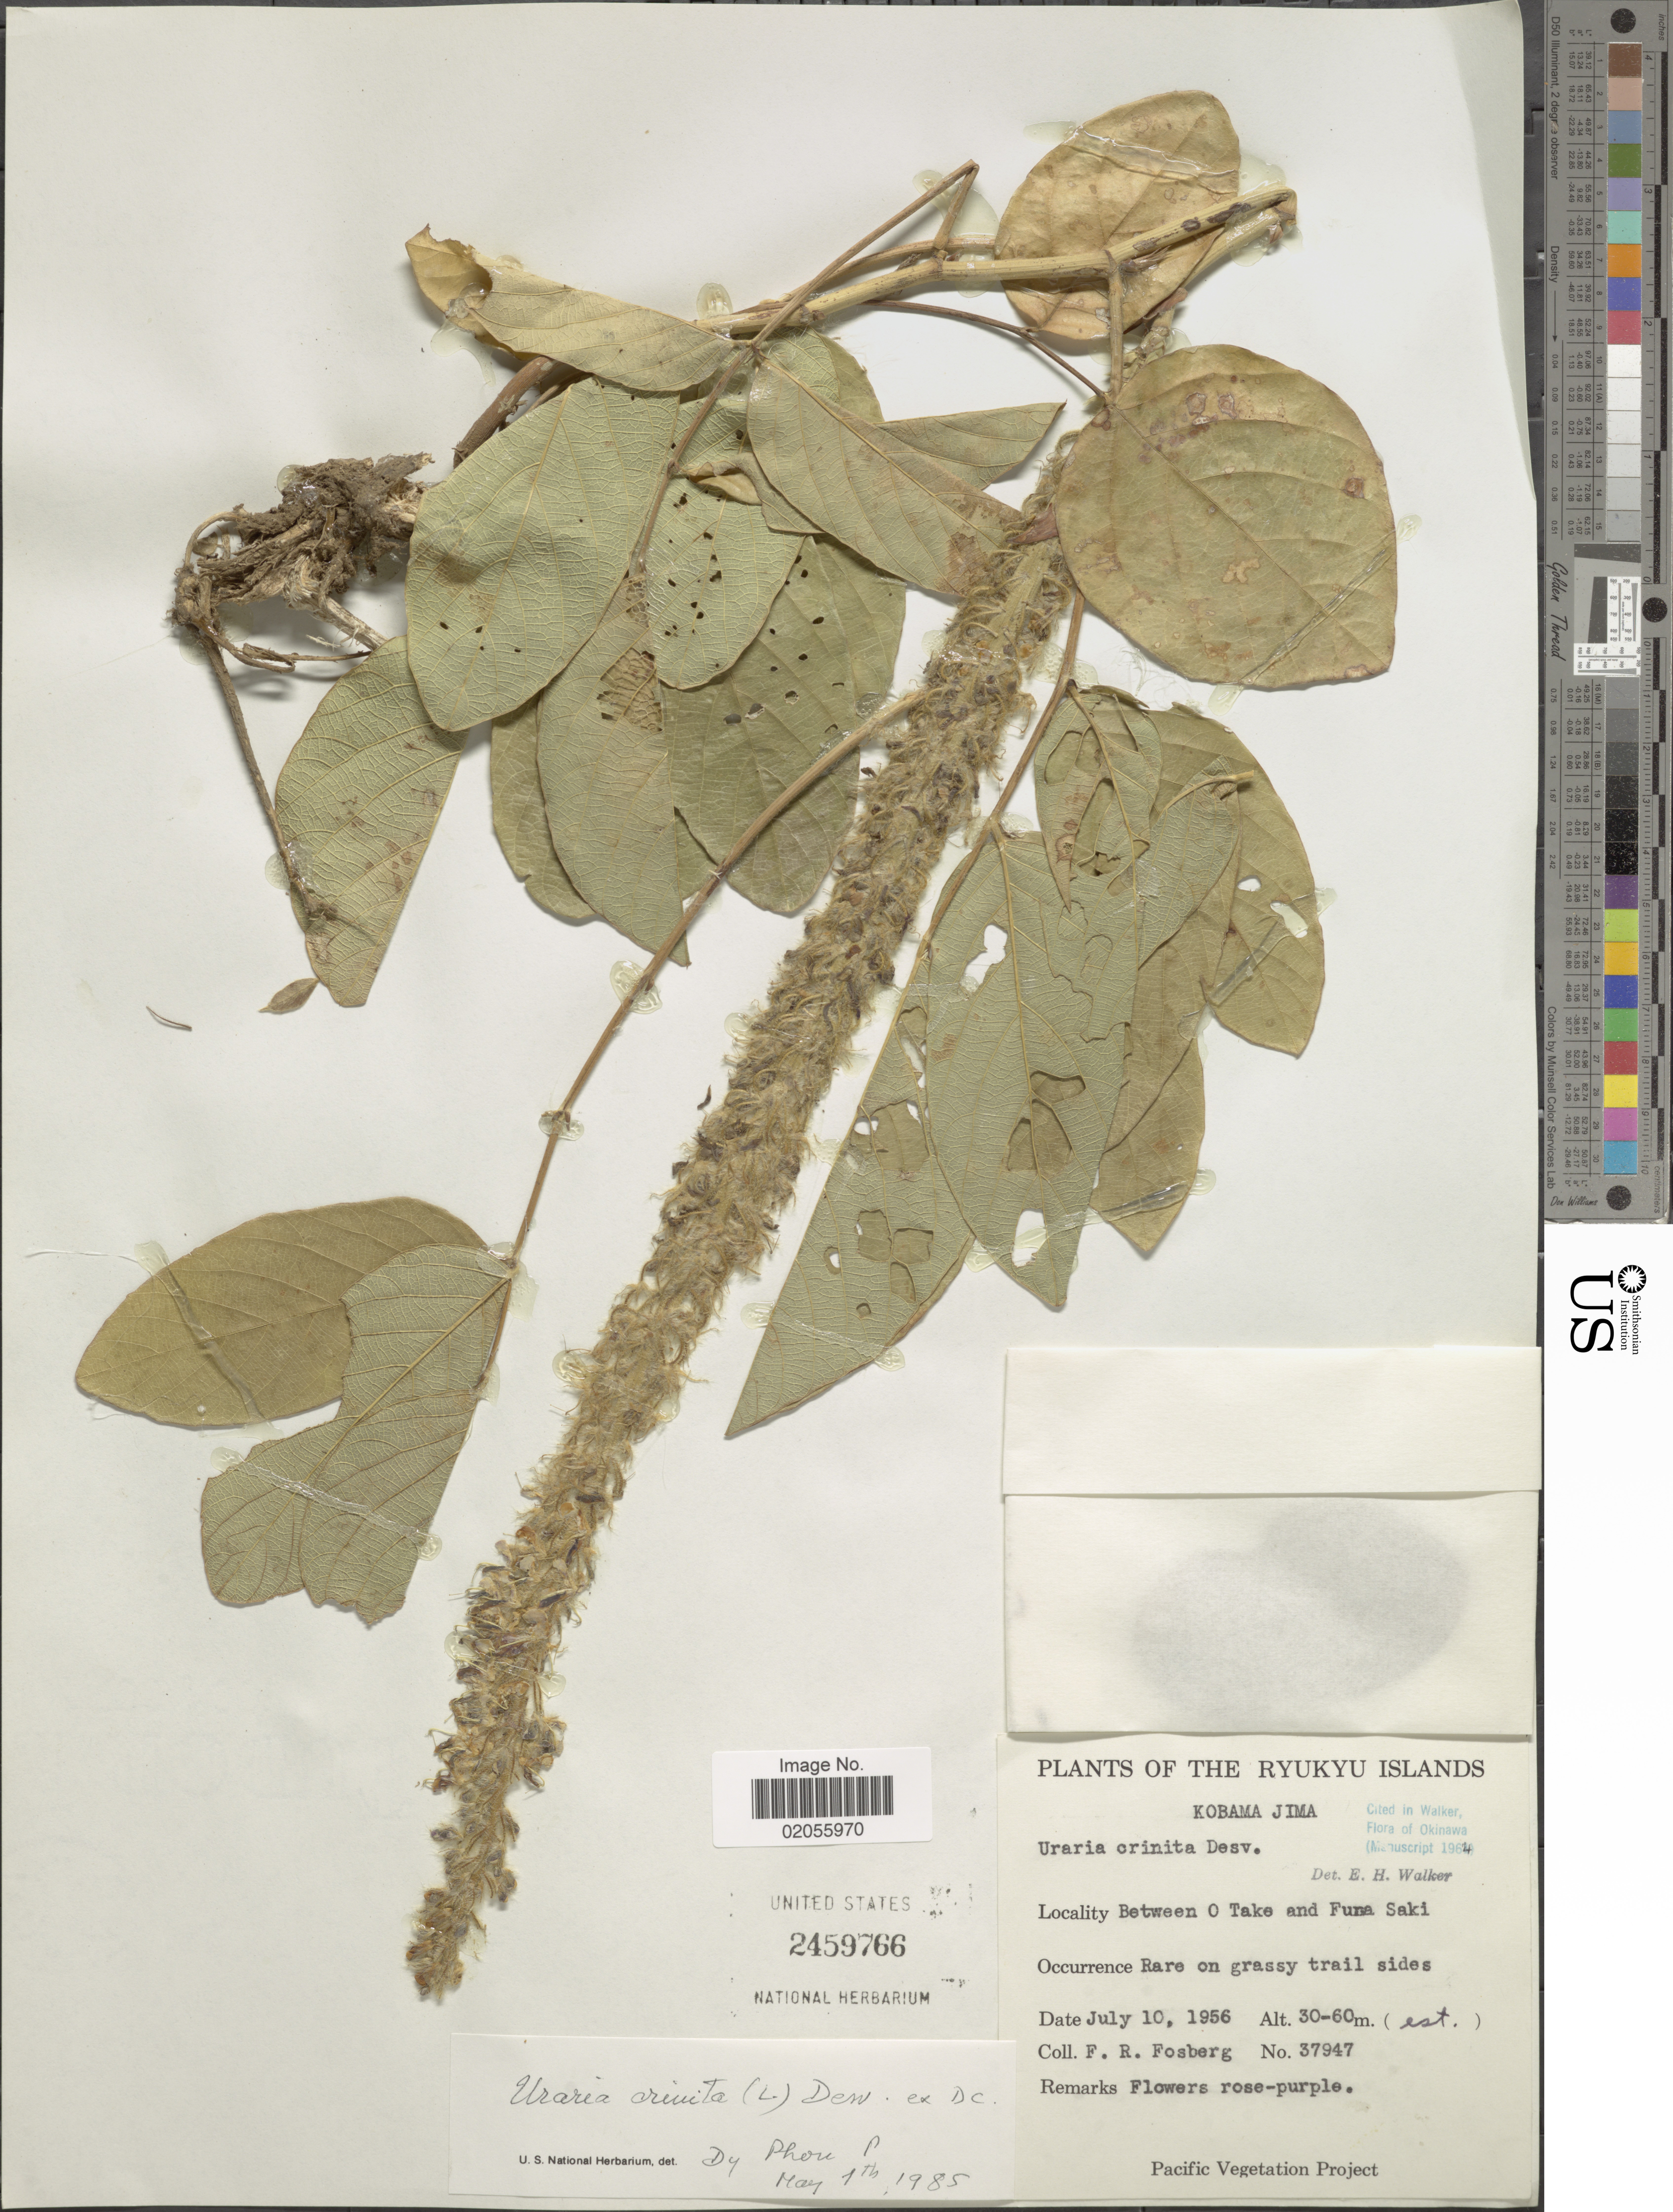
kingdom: Plantae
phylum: Tracheophyta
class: Magnoliopsida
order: Fabales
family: Fabaceae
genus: Uraria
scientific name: Uraria crinita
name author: (L.) Desv.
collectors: F. R. Fosberg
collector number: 37947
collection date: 1956-07-10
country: Japan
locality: Ryukyu Islands, Kobama Jima, Between O Take and Funa Saki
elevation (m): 30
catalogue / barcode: US 2459766